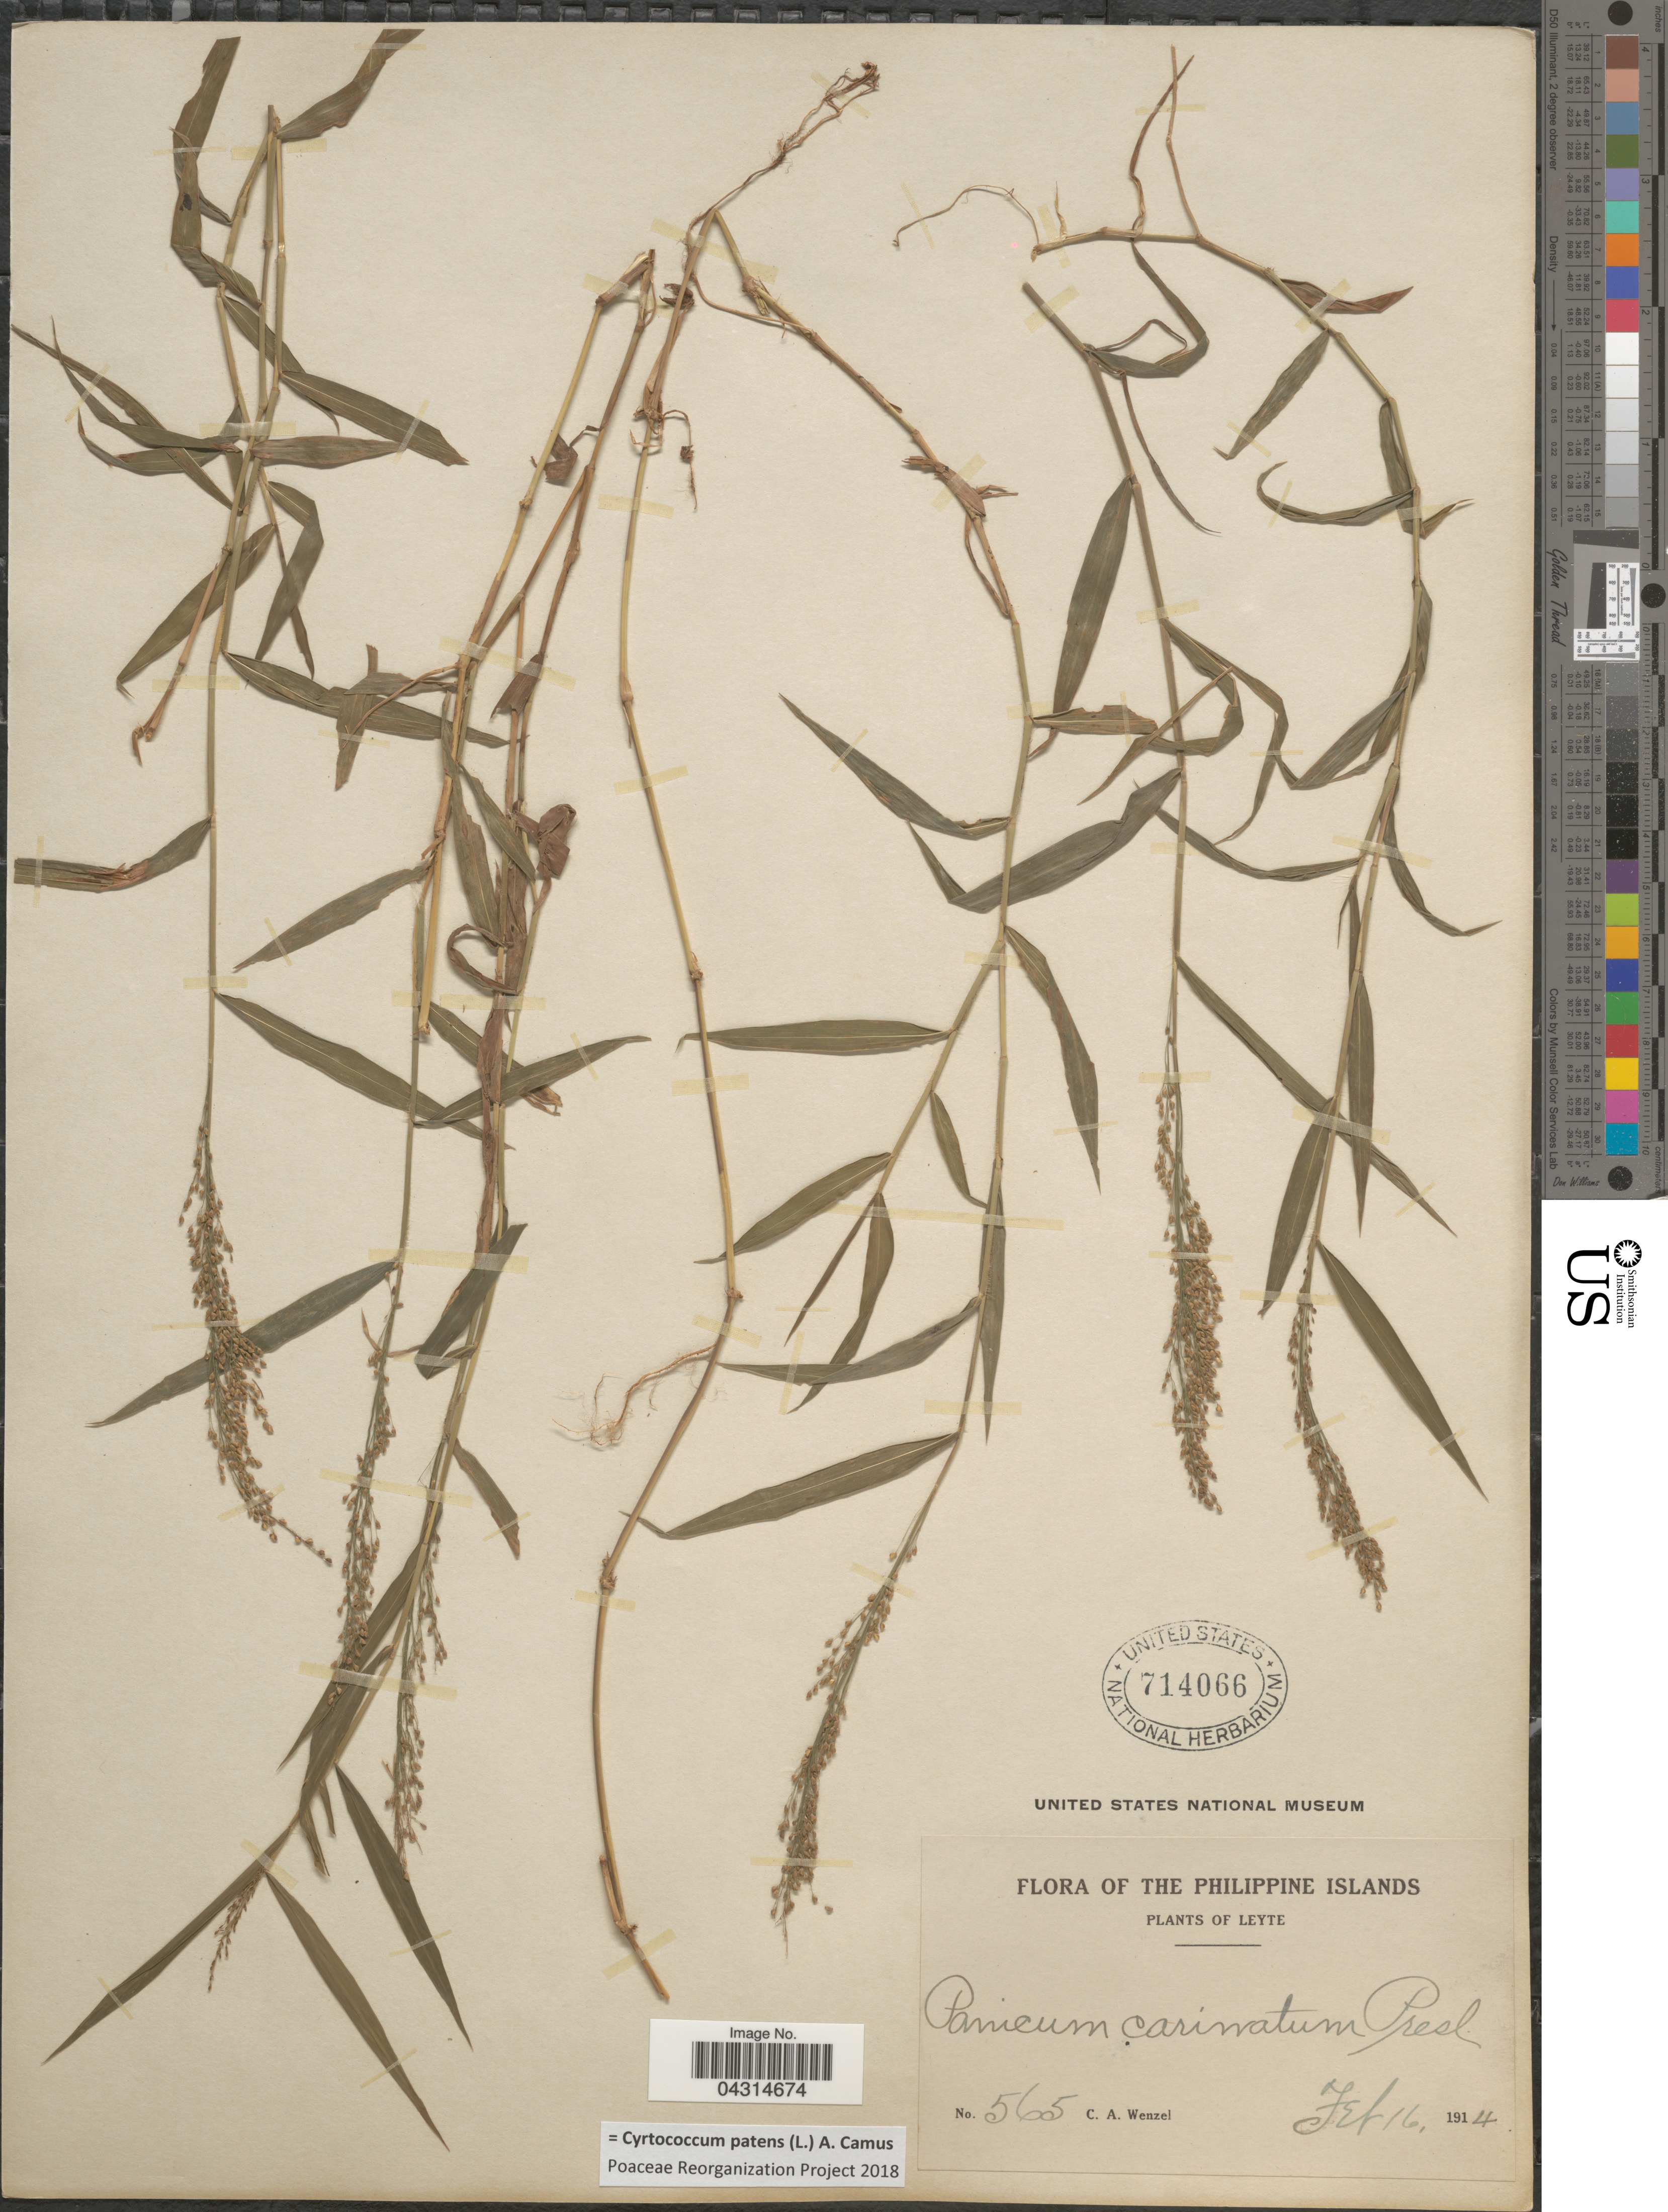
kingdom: Plantae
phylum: Tracheophyta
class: Liliopsida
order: Poales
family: Poaceae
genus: Cyrtococcum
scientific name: Cyrtococcum patens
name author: (L.) A. Camus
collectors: C. Wenzel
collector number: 565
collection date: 1914-02-16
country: Philippines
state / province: Eastern Visayas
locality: Philippine Islands. Leyte.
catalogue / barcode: US 714066